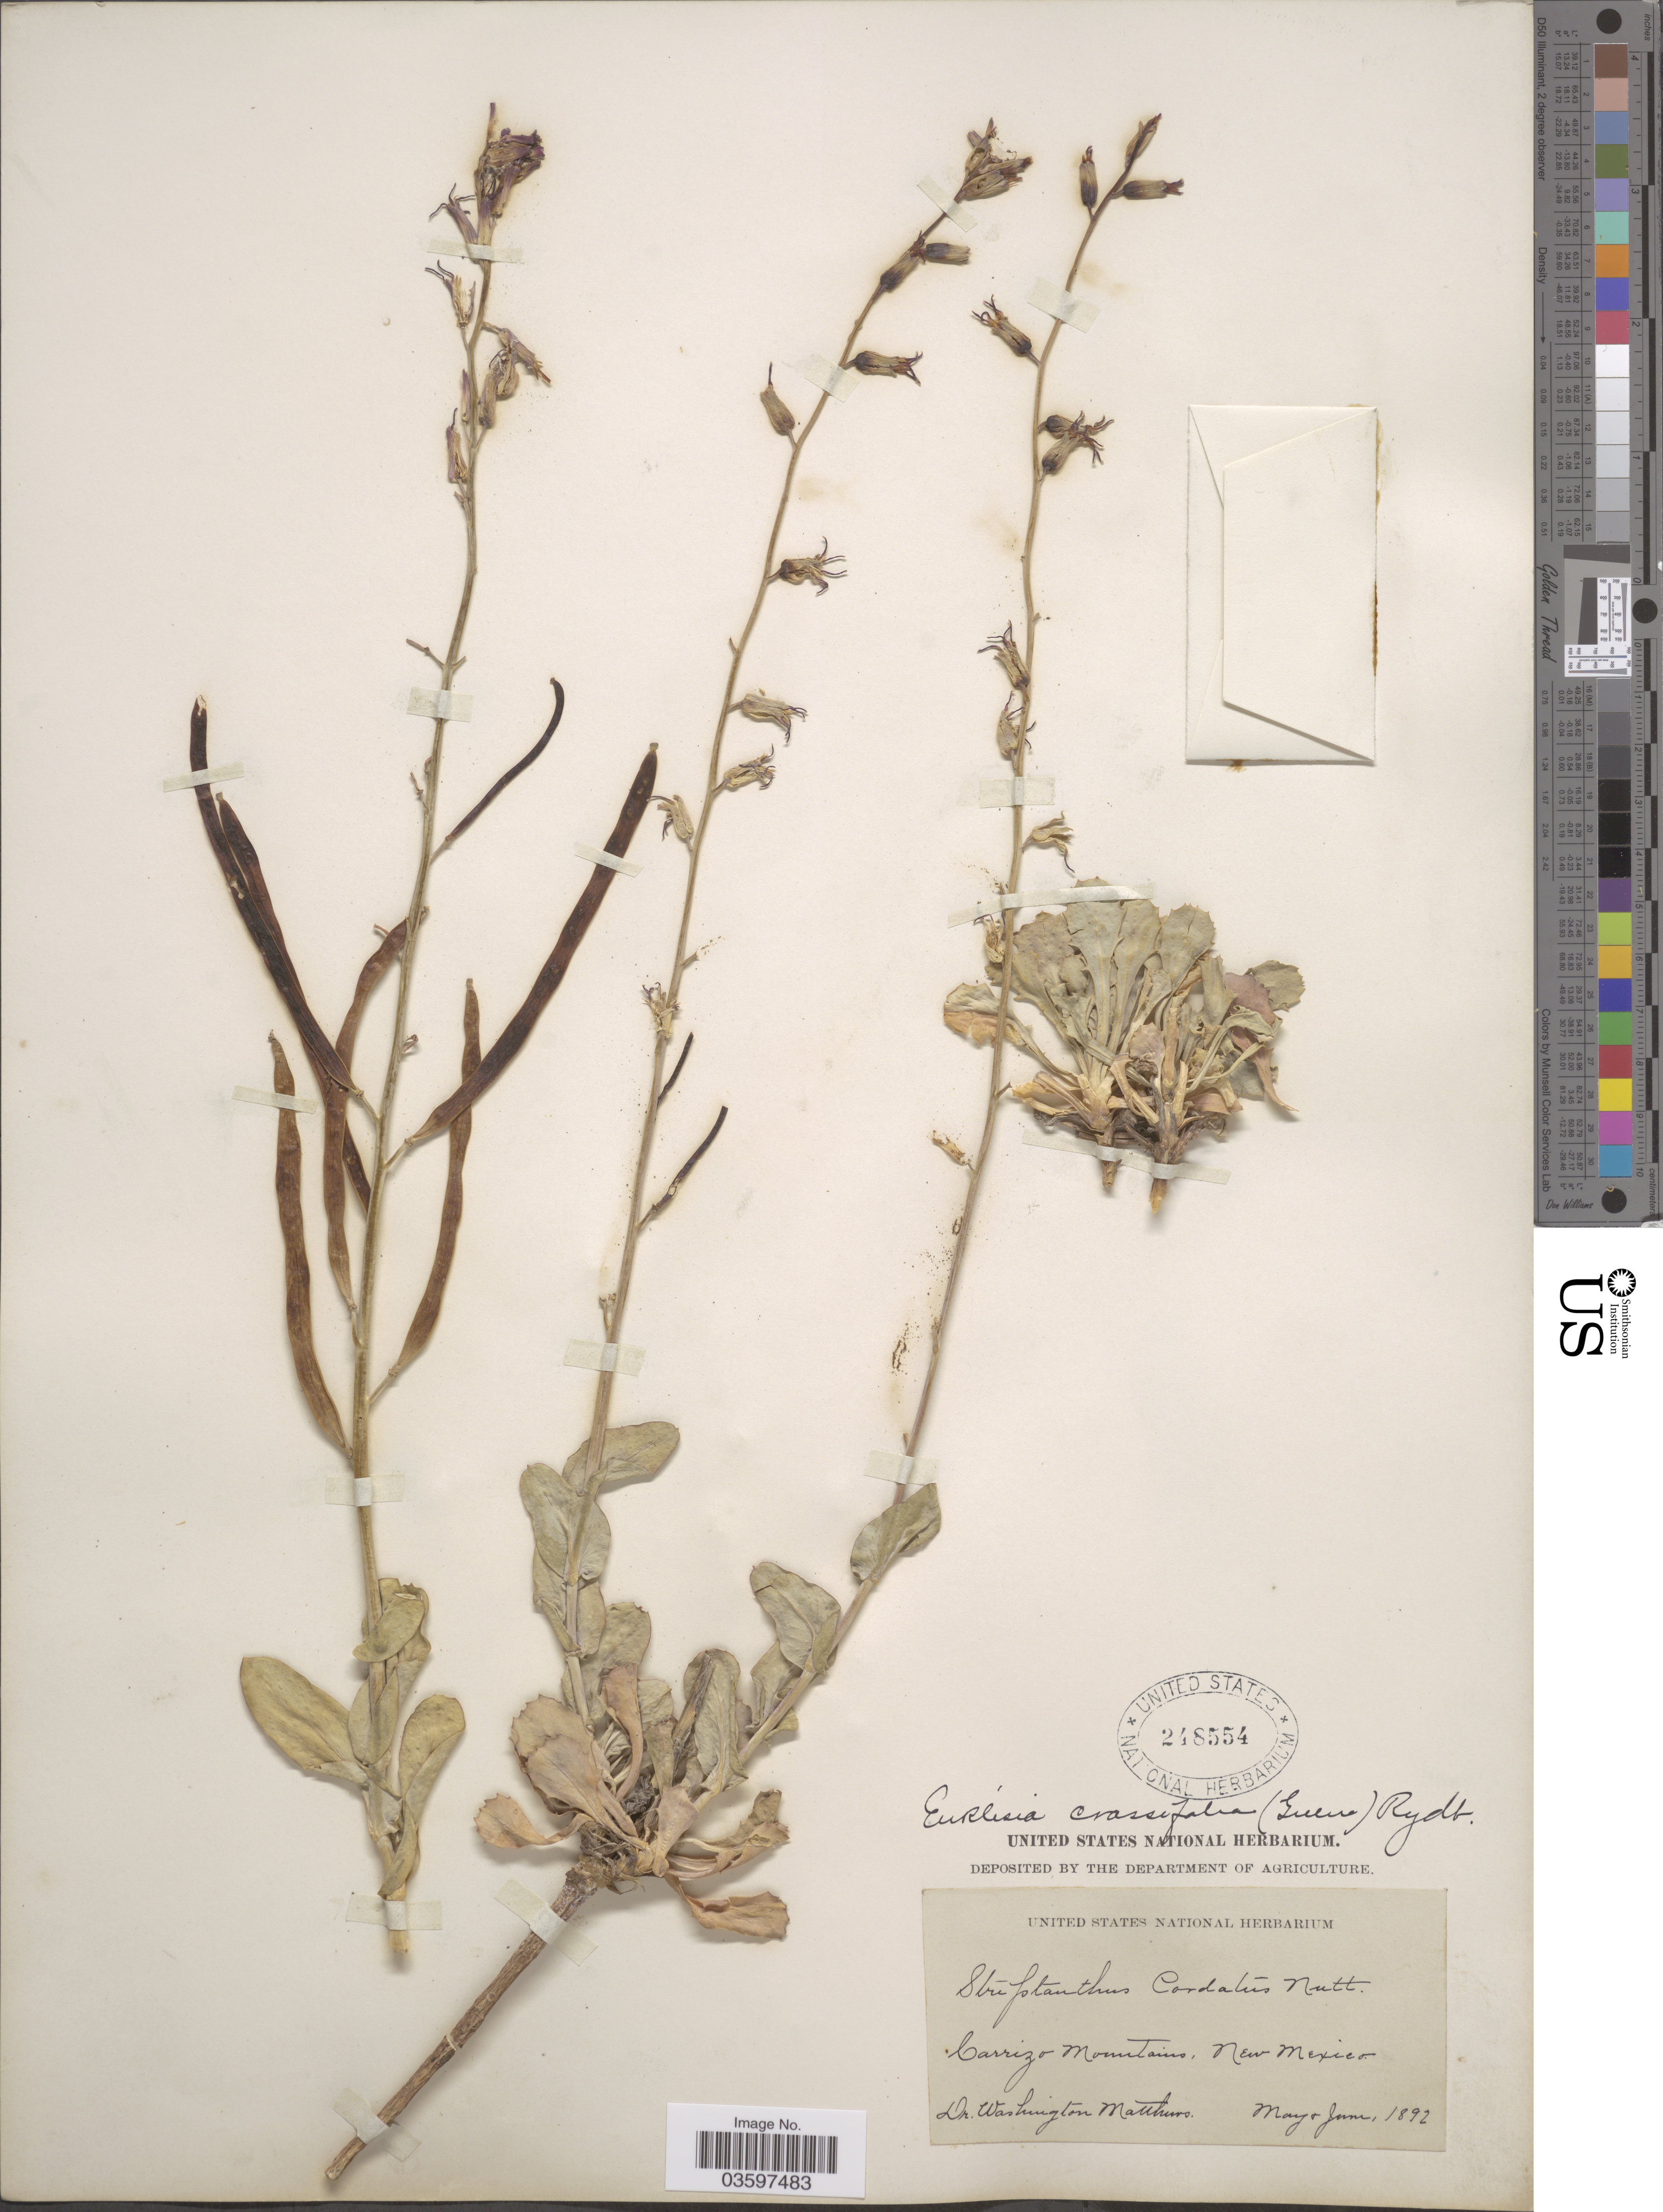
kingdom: Plantae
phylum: Tracheophyta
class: Magnoliopsida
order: Brassicales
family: Brassicaceae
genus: Streptanthus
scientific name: Streptanthus cordatus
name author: Nutt. ex Torr. & A. Gray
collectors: W. Matthews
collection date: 1892-05/1892-06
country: United States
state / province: New Mexico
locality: Carrizo Mountains.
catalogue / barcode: US 248554